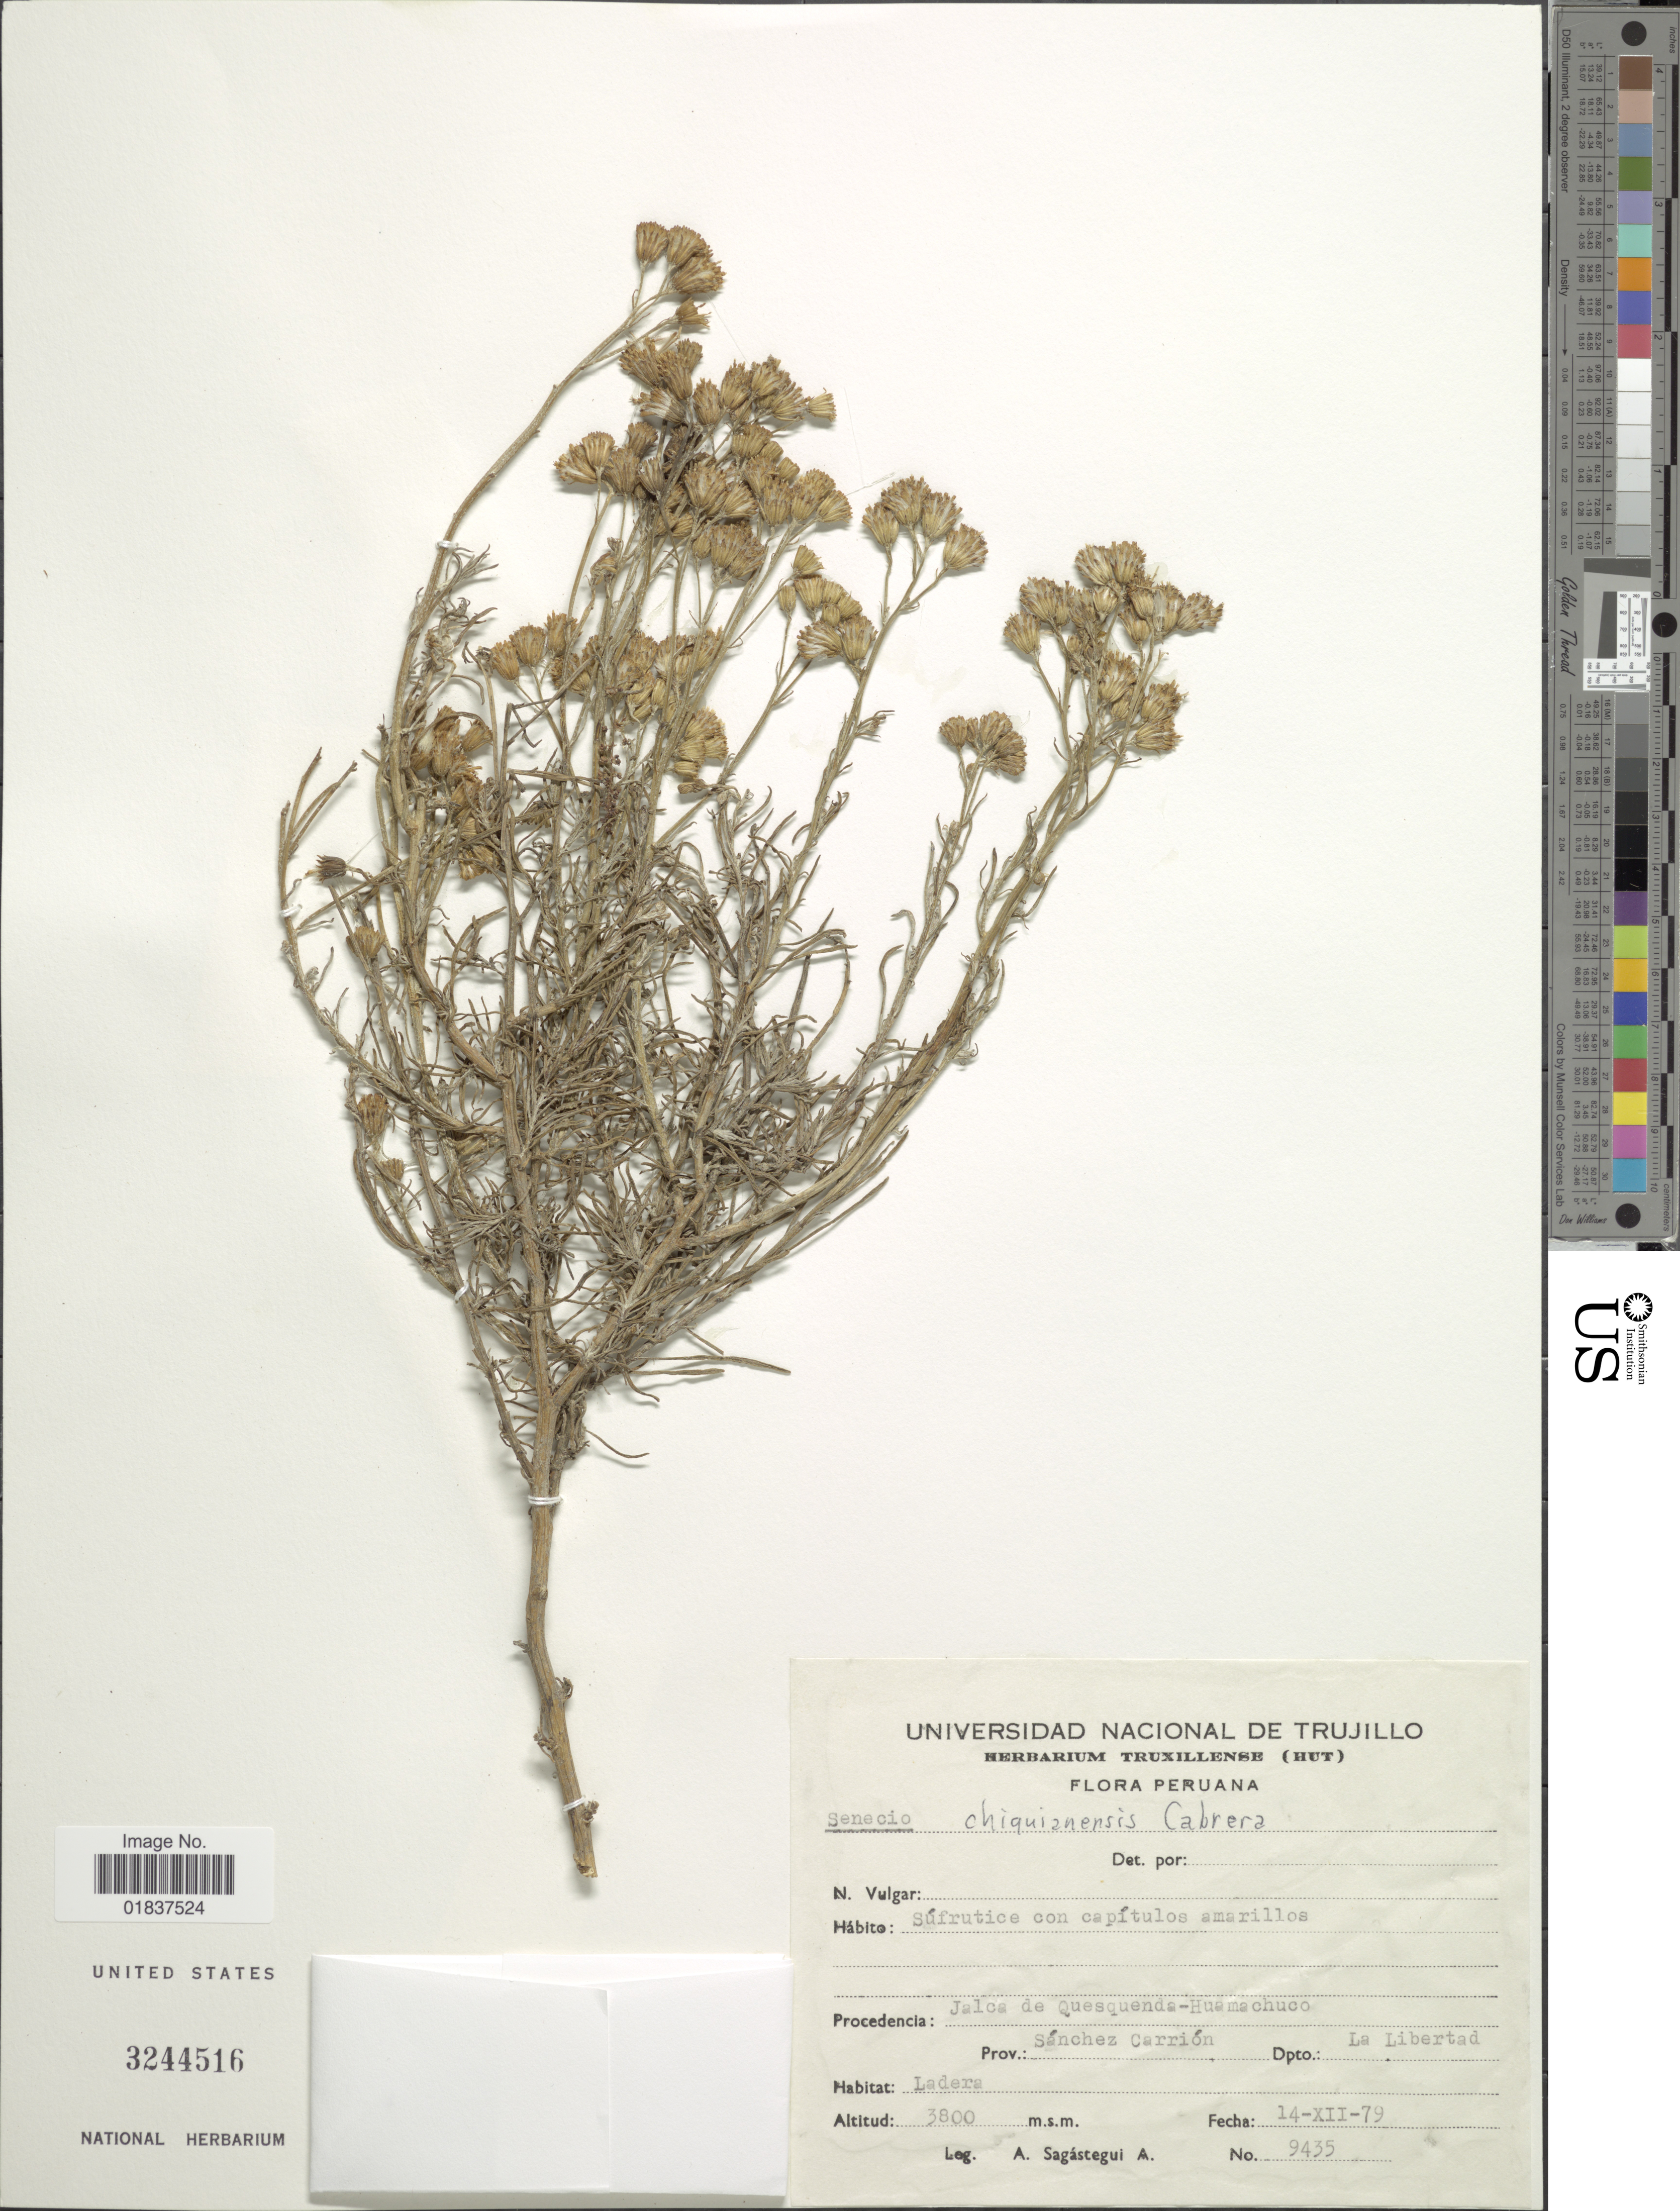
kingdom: Plantae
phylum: Tracheophyta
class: Magnoliopsida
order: Asterales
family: Asteraceae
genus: Senecio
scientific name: Senecio chiquianensis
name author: Cabrera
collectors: A. Sagástegui A.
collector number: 9435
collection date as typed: Transcribed d/m/y: 14/12/79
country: Peru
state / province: La Libertad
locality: Jalca de Quesquenda-Huamachuco. Prov.: Sanchez Carrion. Dpto.: La Libertad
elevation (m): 3800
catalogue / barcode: US 3244516